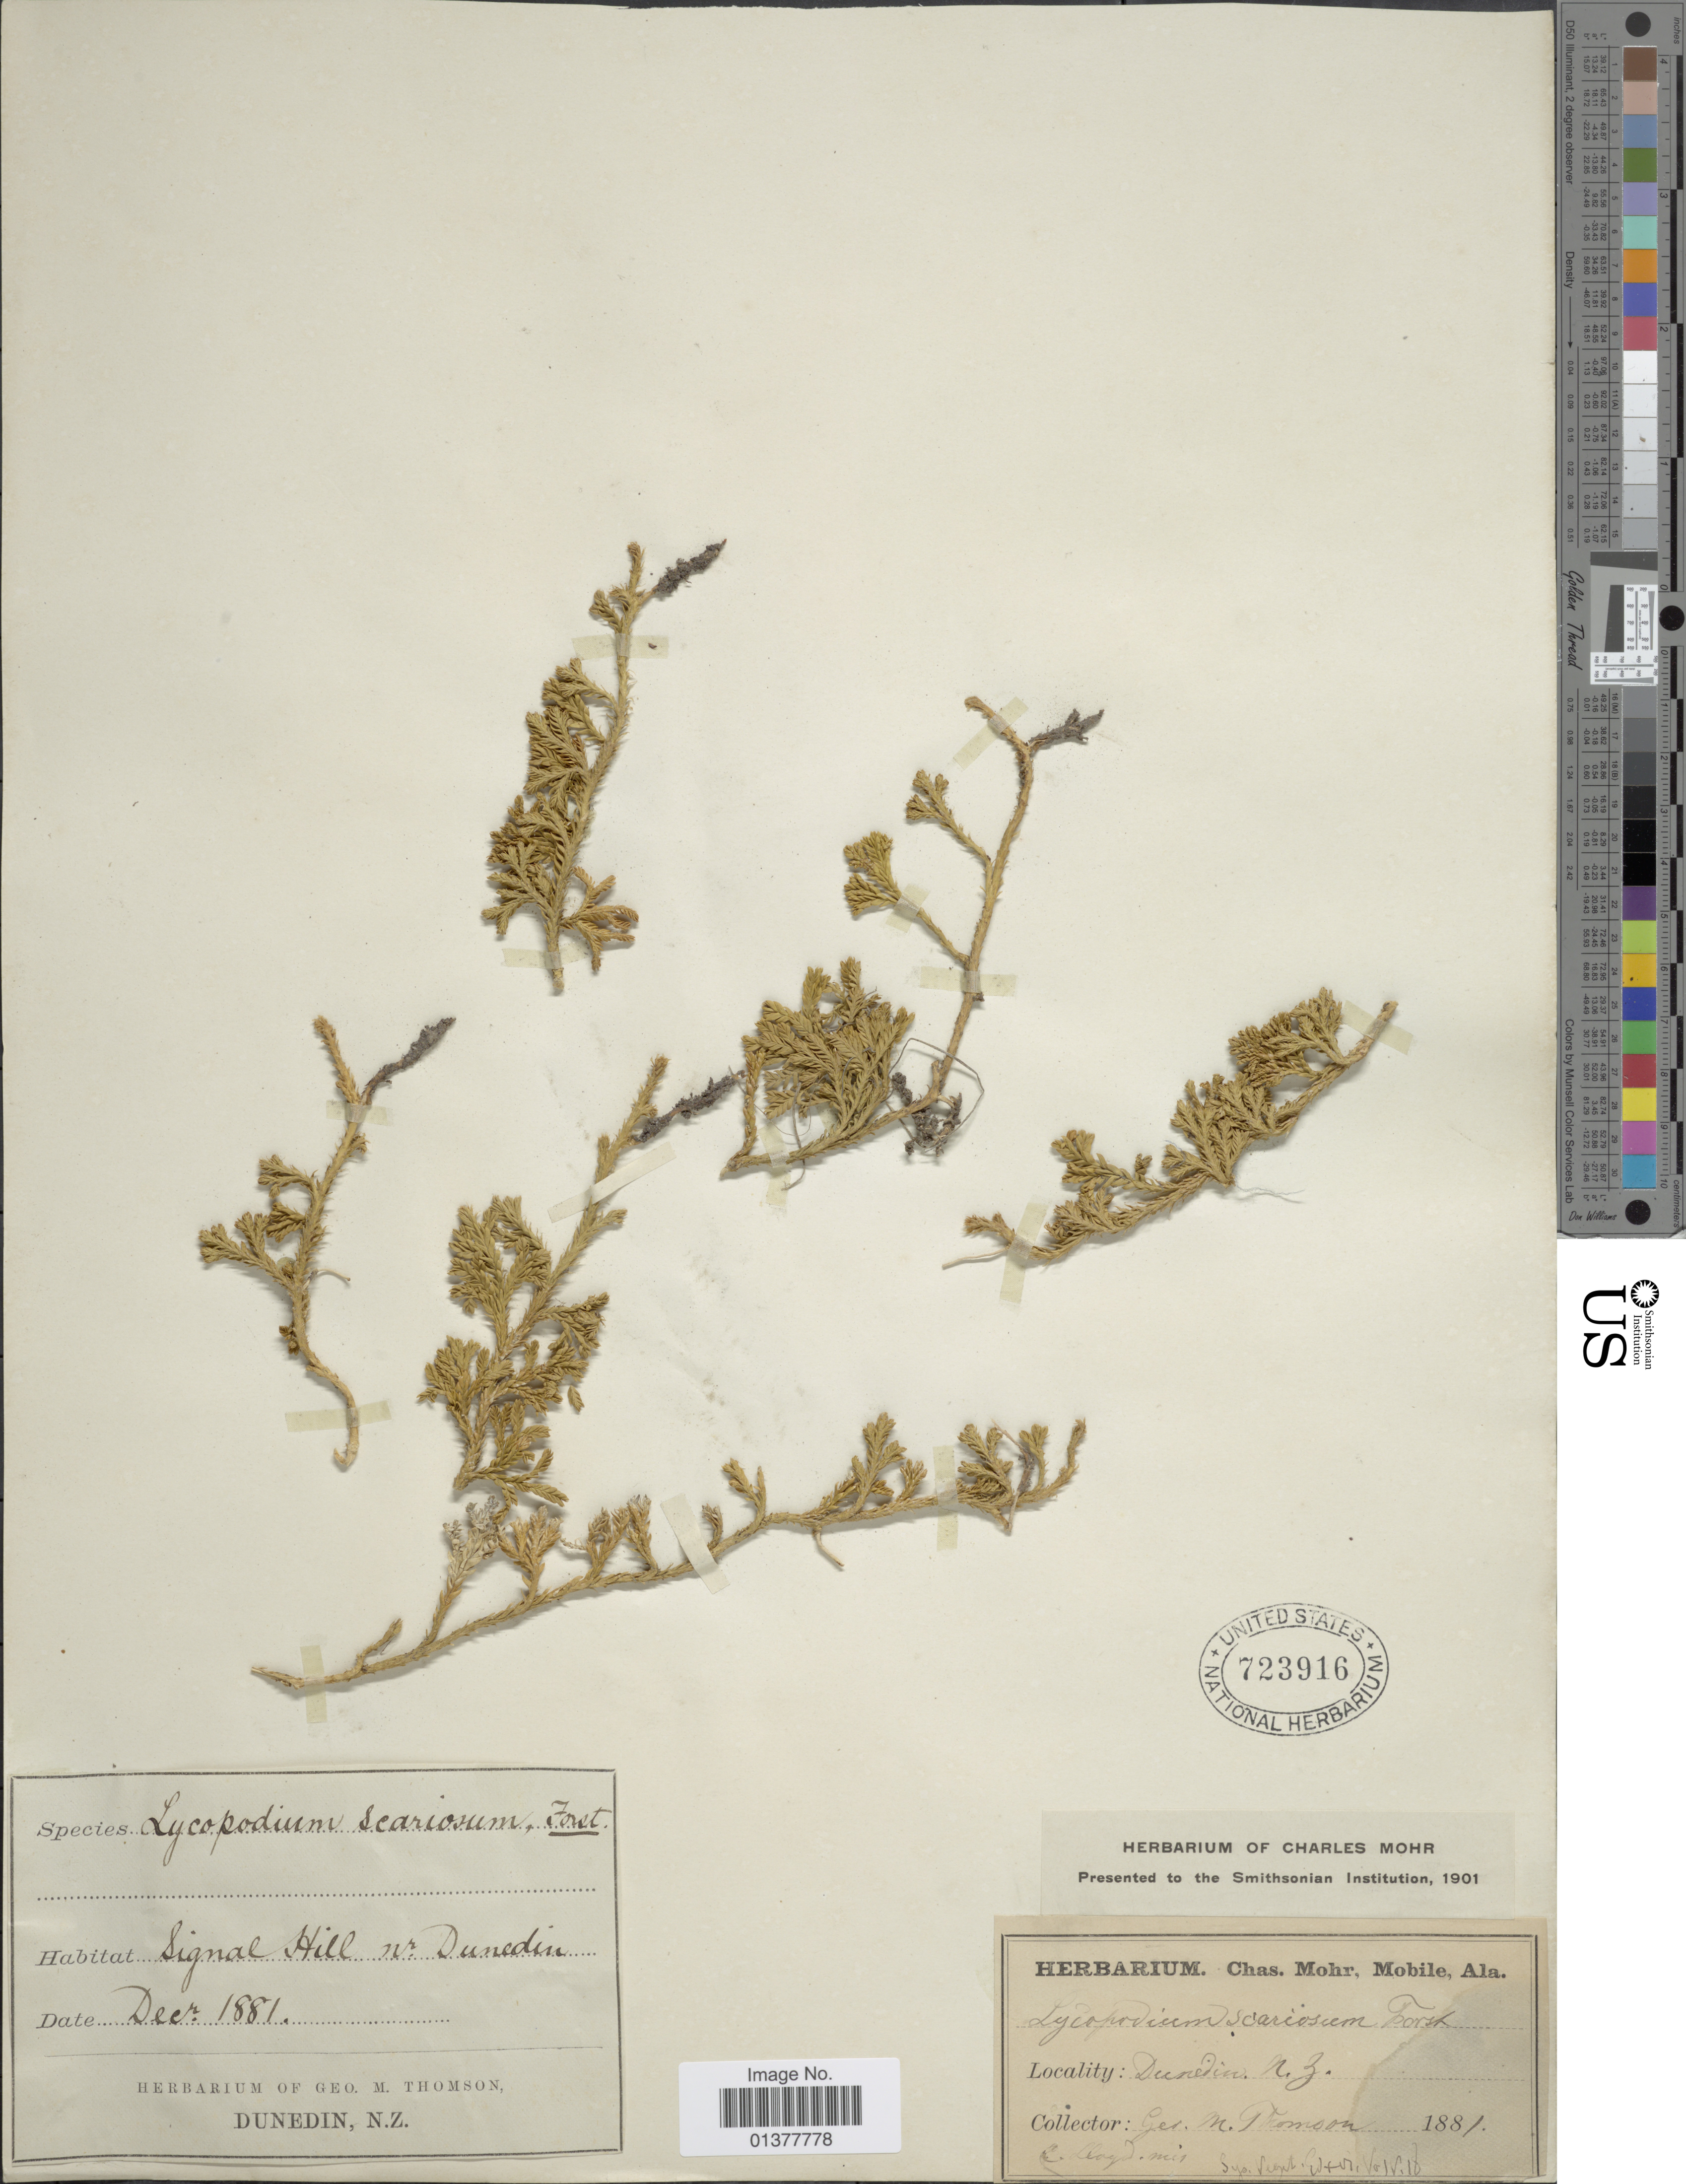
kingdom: Plantae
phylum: Tracheophyta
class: Lycopodiopsida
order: Lycopodiales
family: Lycopodiaceae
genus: Diphasium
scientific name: Diphasium scariosum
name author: (G. Forst.) Rothm.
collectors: G. Thomson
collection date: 1881-12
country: New Zealand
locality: Signal Hill nr Dunedin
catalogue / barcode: US 723916